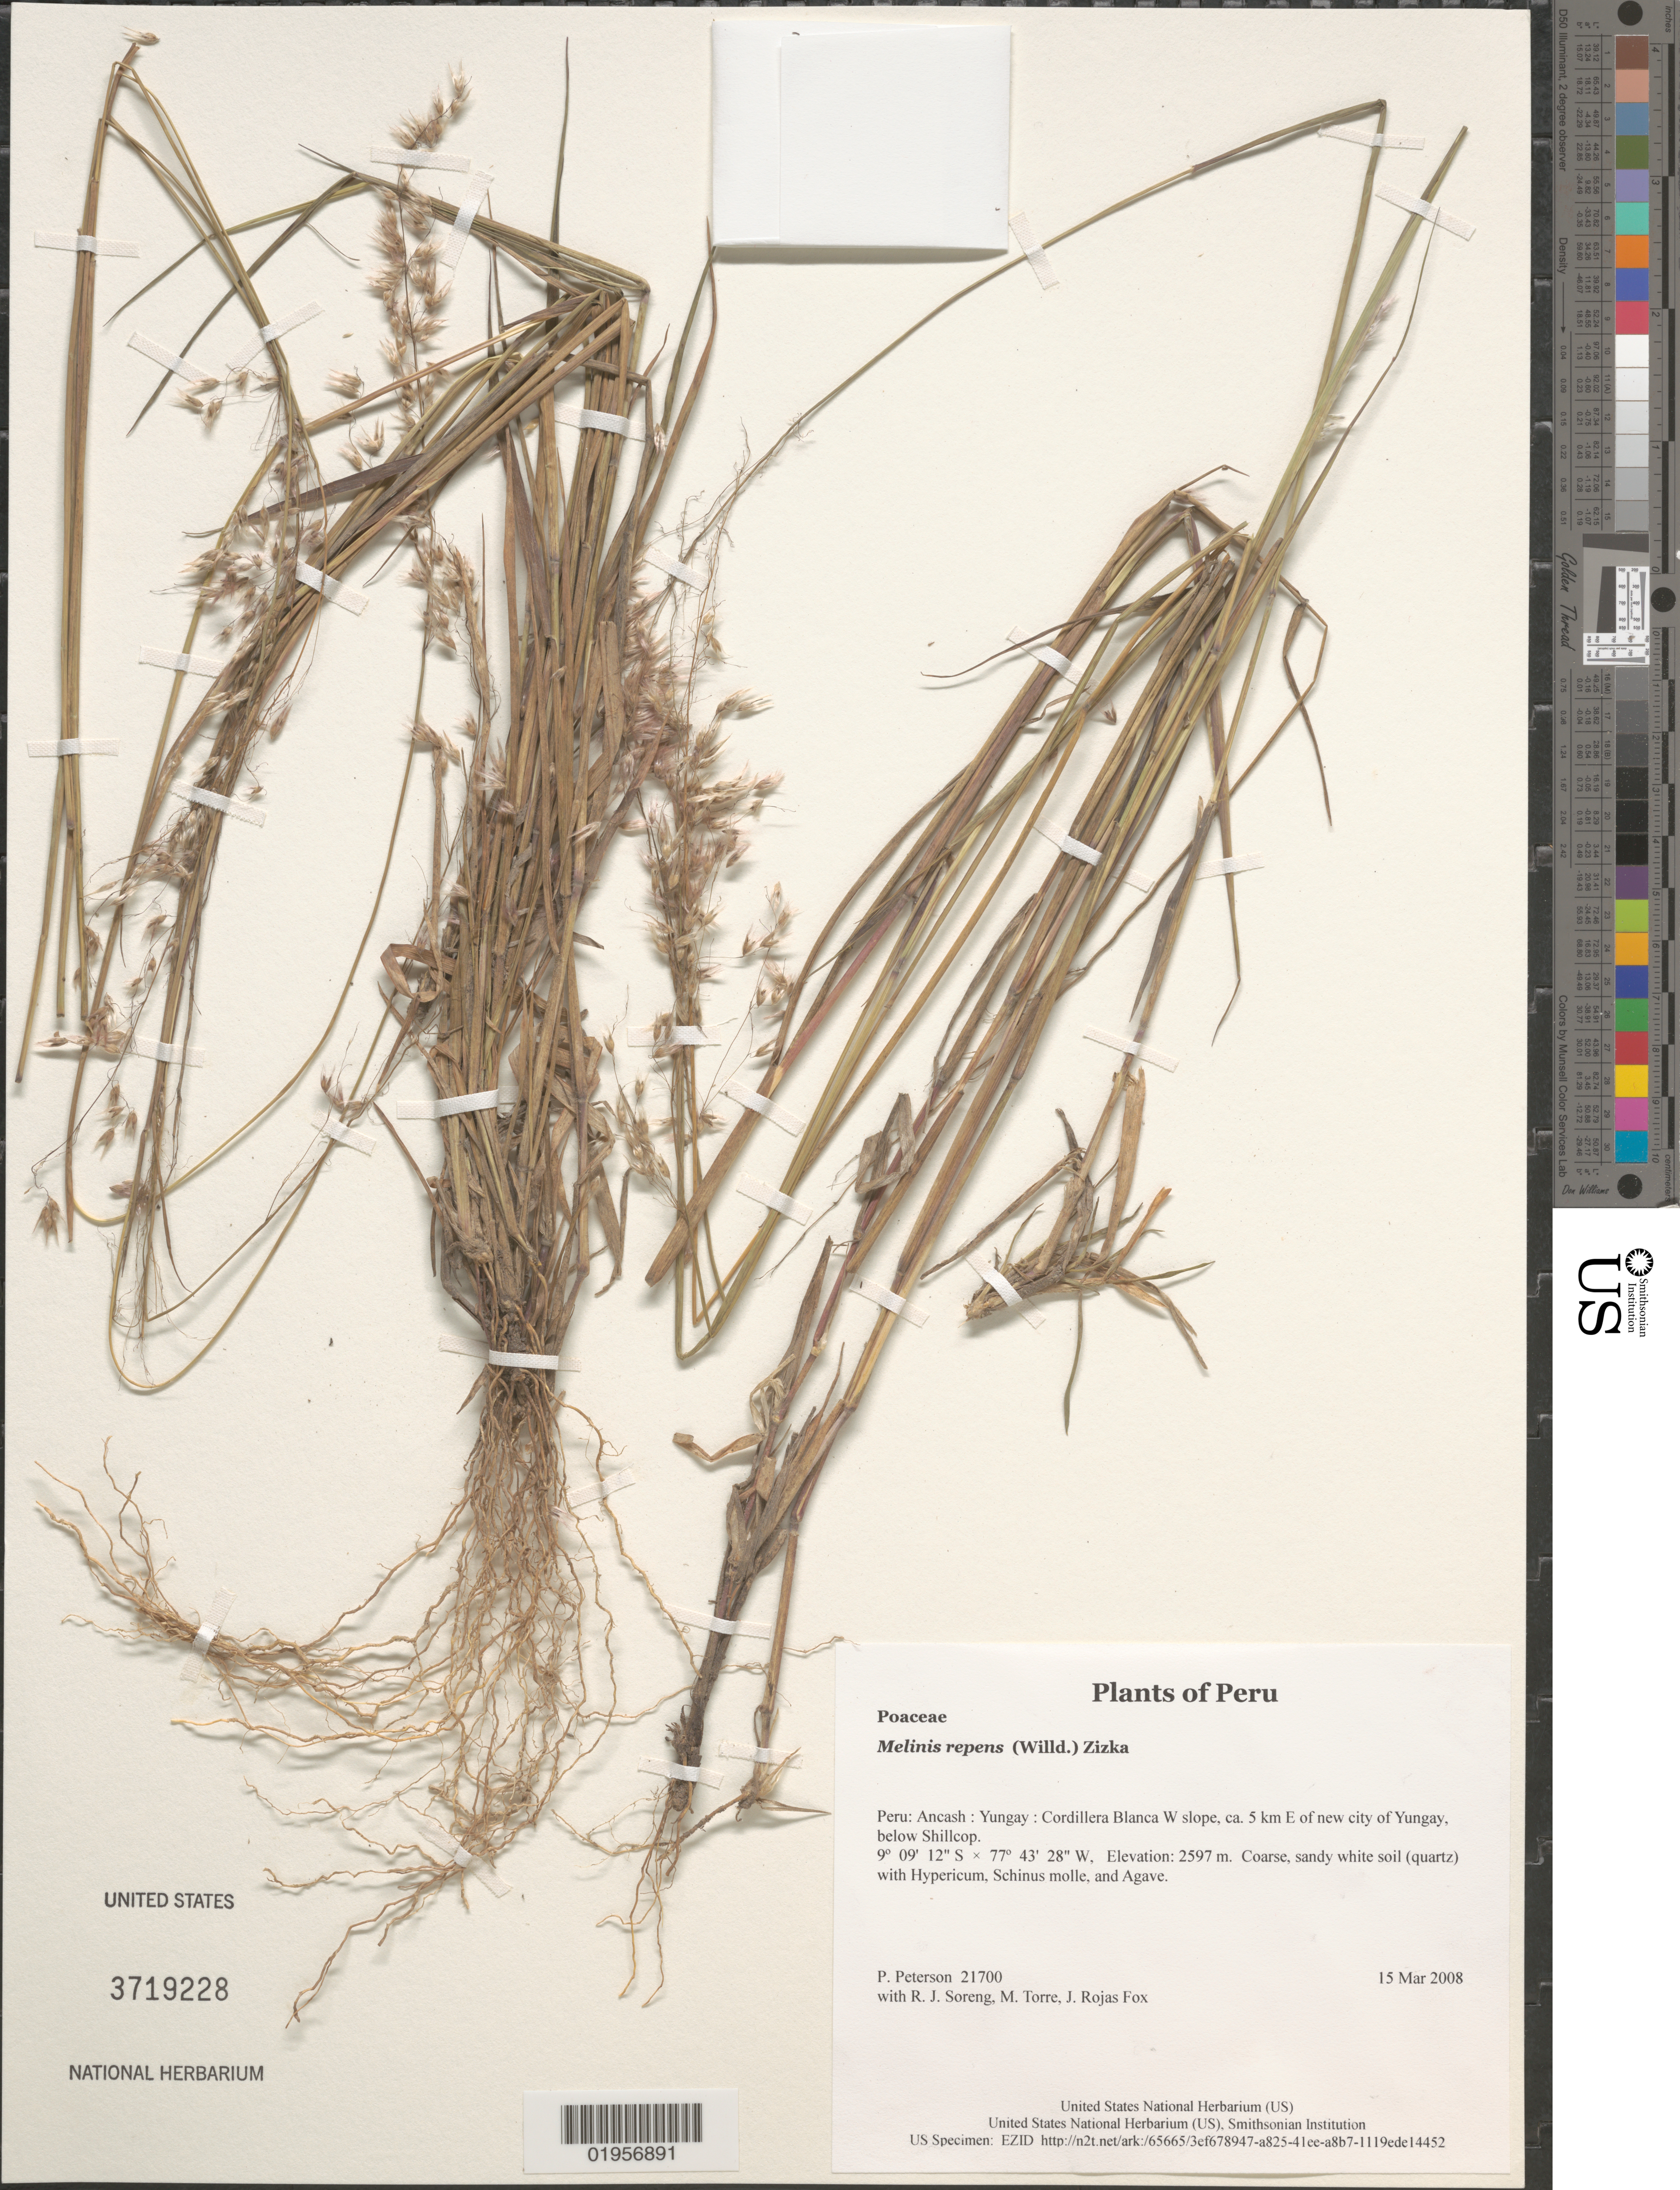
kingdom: Plantae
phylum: Tracheophyta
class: Liliopsida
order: Poales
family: Poaceae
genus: Melinis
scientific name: Melinis repens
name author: (Willd.) Zizka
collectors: P. M. Peterson, R. J. Soreng, M. Torre & J. Rojas Fox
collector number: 21700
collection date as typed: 15 Mar 2008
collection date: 2008-03-15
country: Peru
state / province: Ancash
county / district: Yungay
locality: Cordillera Blanca W slope, ca. 5 km E of new city of Yungay, below Shillcop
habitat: Coarse, sandy white soil (quartz) with Hypericum, Schinus molle, and Agave.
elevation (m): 2597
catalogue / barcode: US 3719228